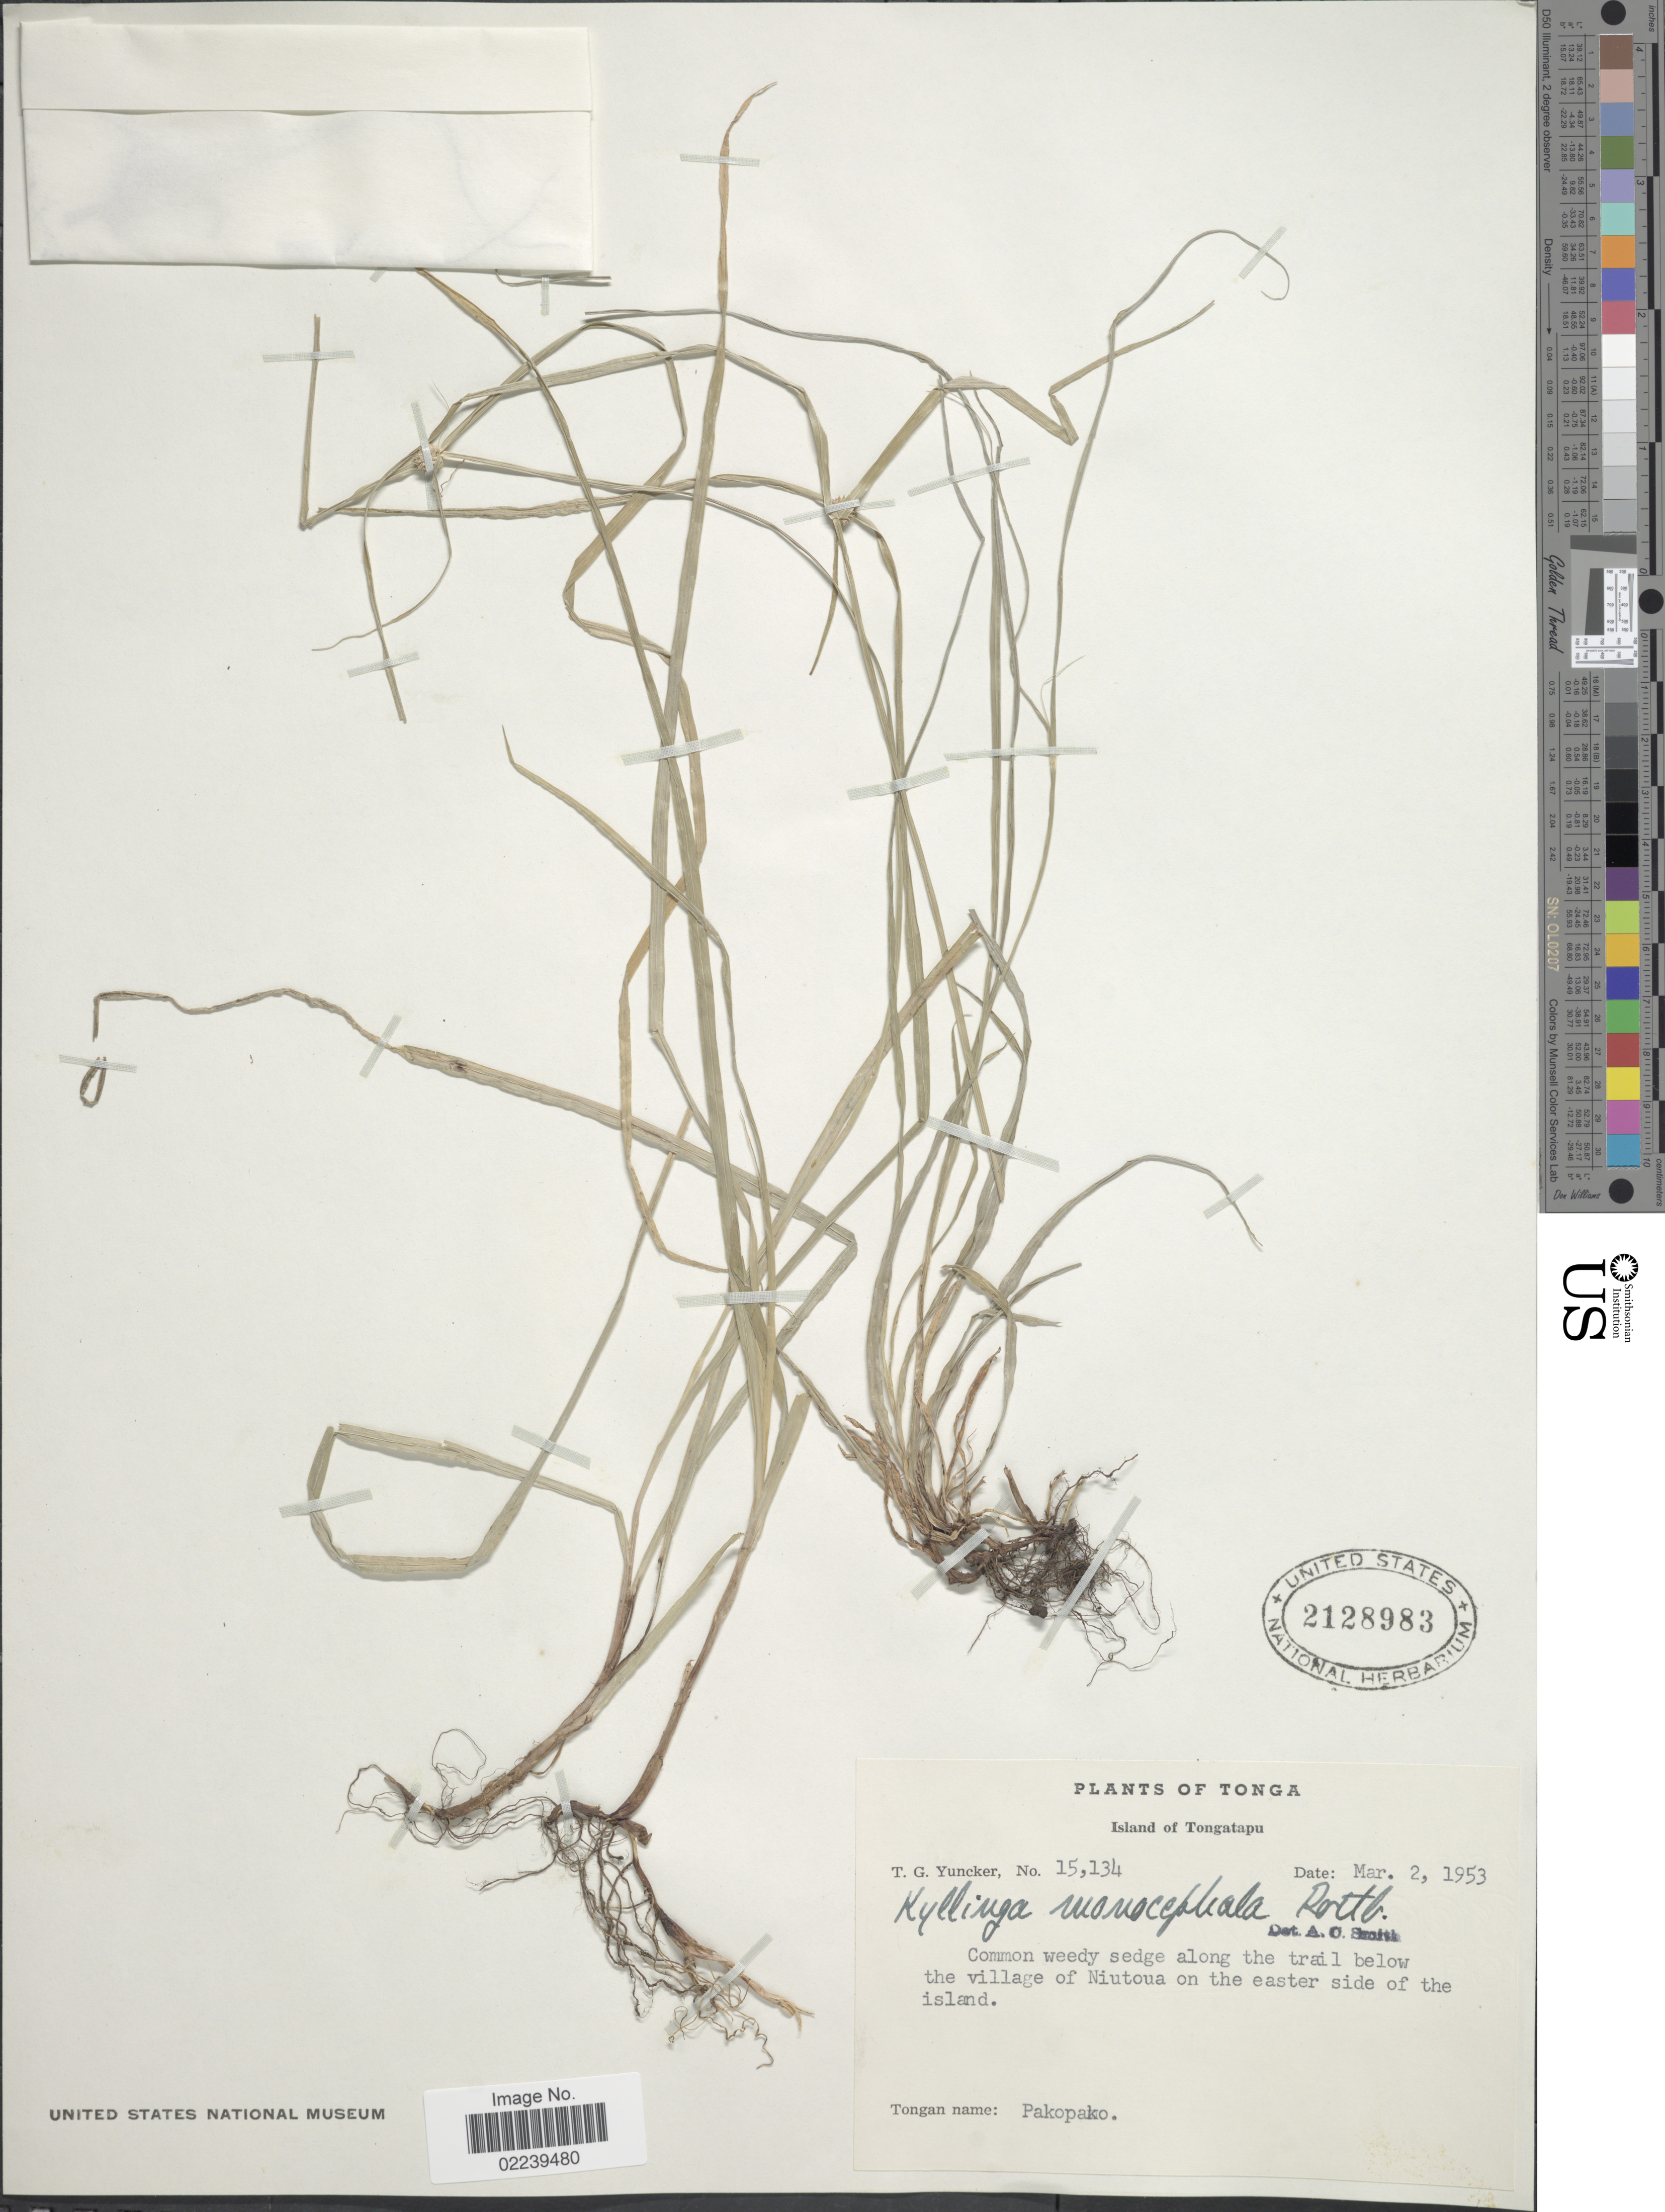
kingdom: Plantae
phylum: Tracheophyta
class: Liliopsida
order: Poales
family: Cyperaceae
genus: Cyperus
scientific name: Cyperus mindorensis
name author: (Steud.) Huygh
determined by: Strong, M. T., (US), Smithsonian Institution - National Museum of Natural History (UNITED STATES)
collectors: T. G. Yuncker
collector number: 15134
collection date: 1953-03-02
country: Tonga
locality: Island of Tongatapu, along the trail below the village of Niutoua on the easter side of the island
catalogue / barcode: US 2128983